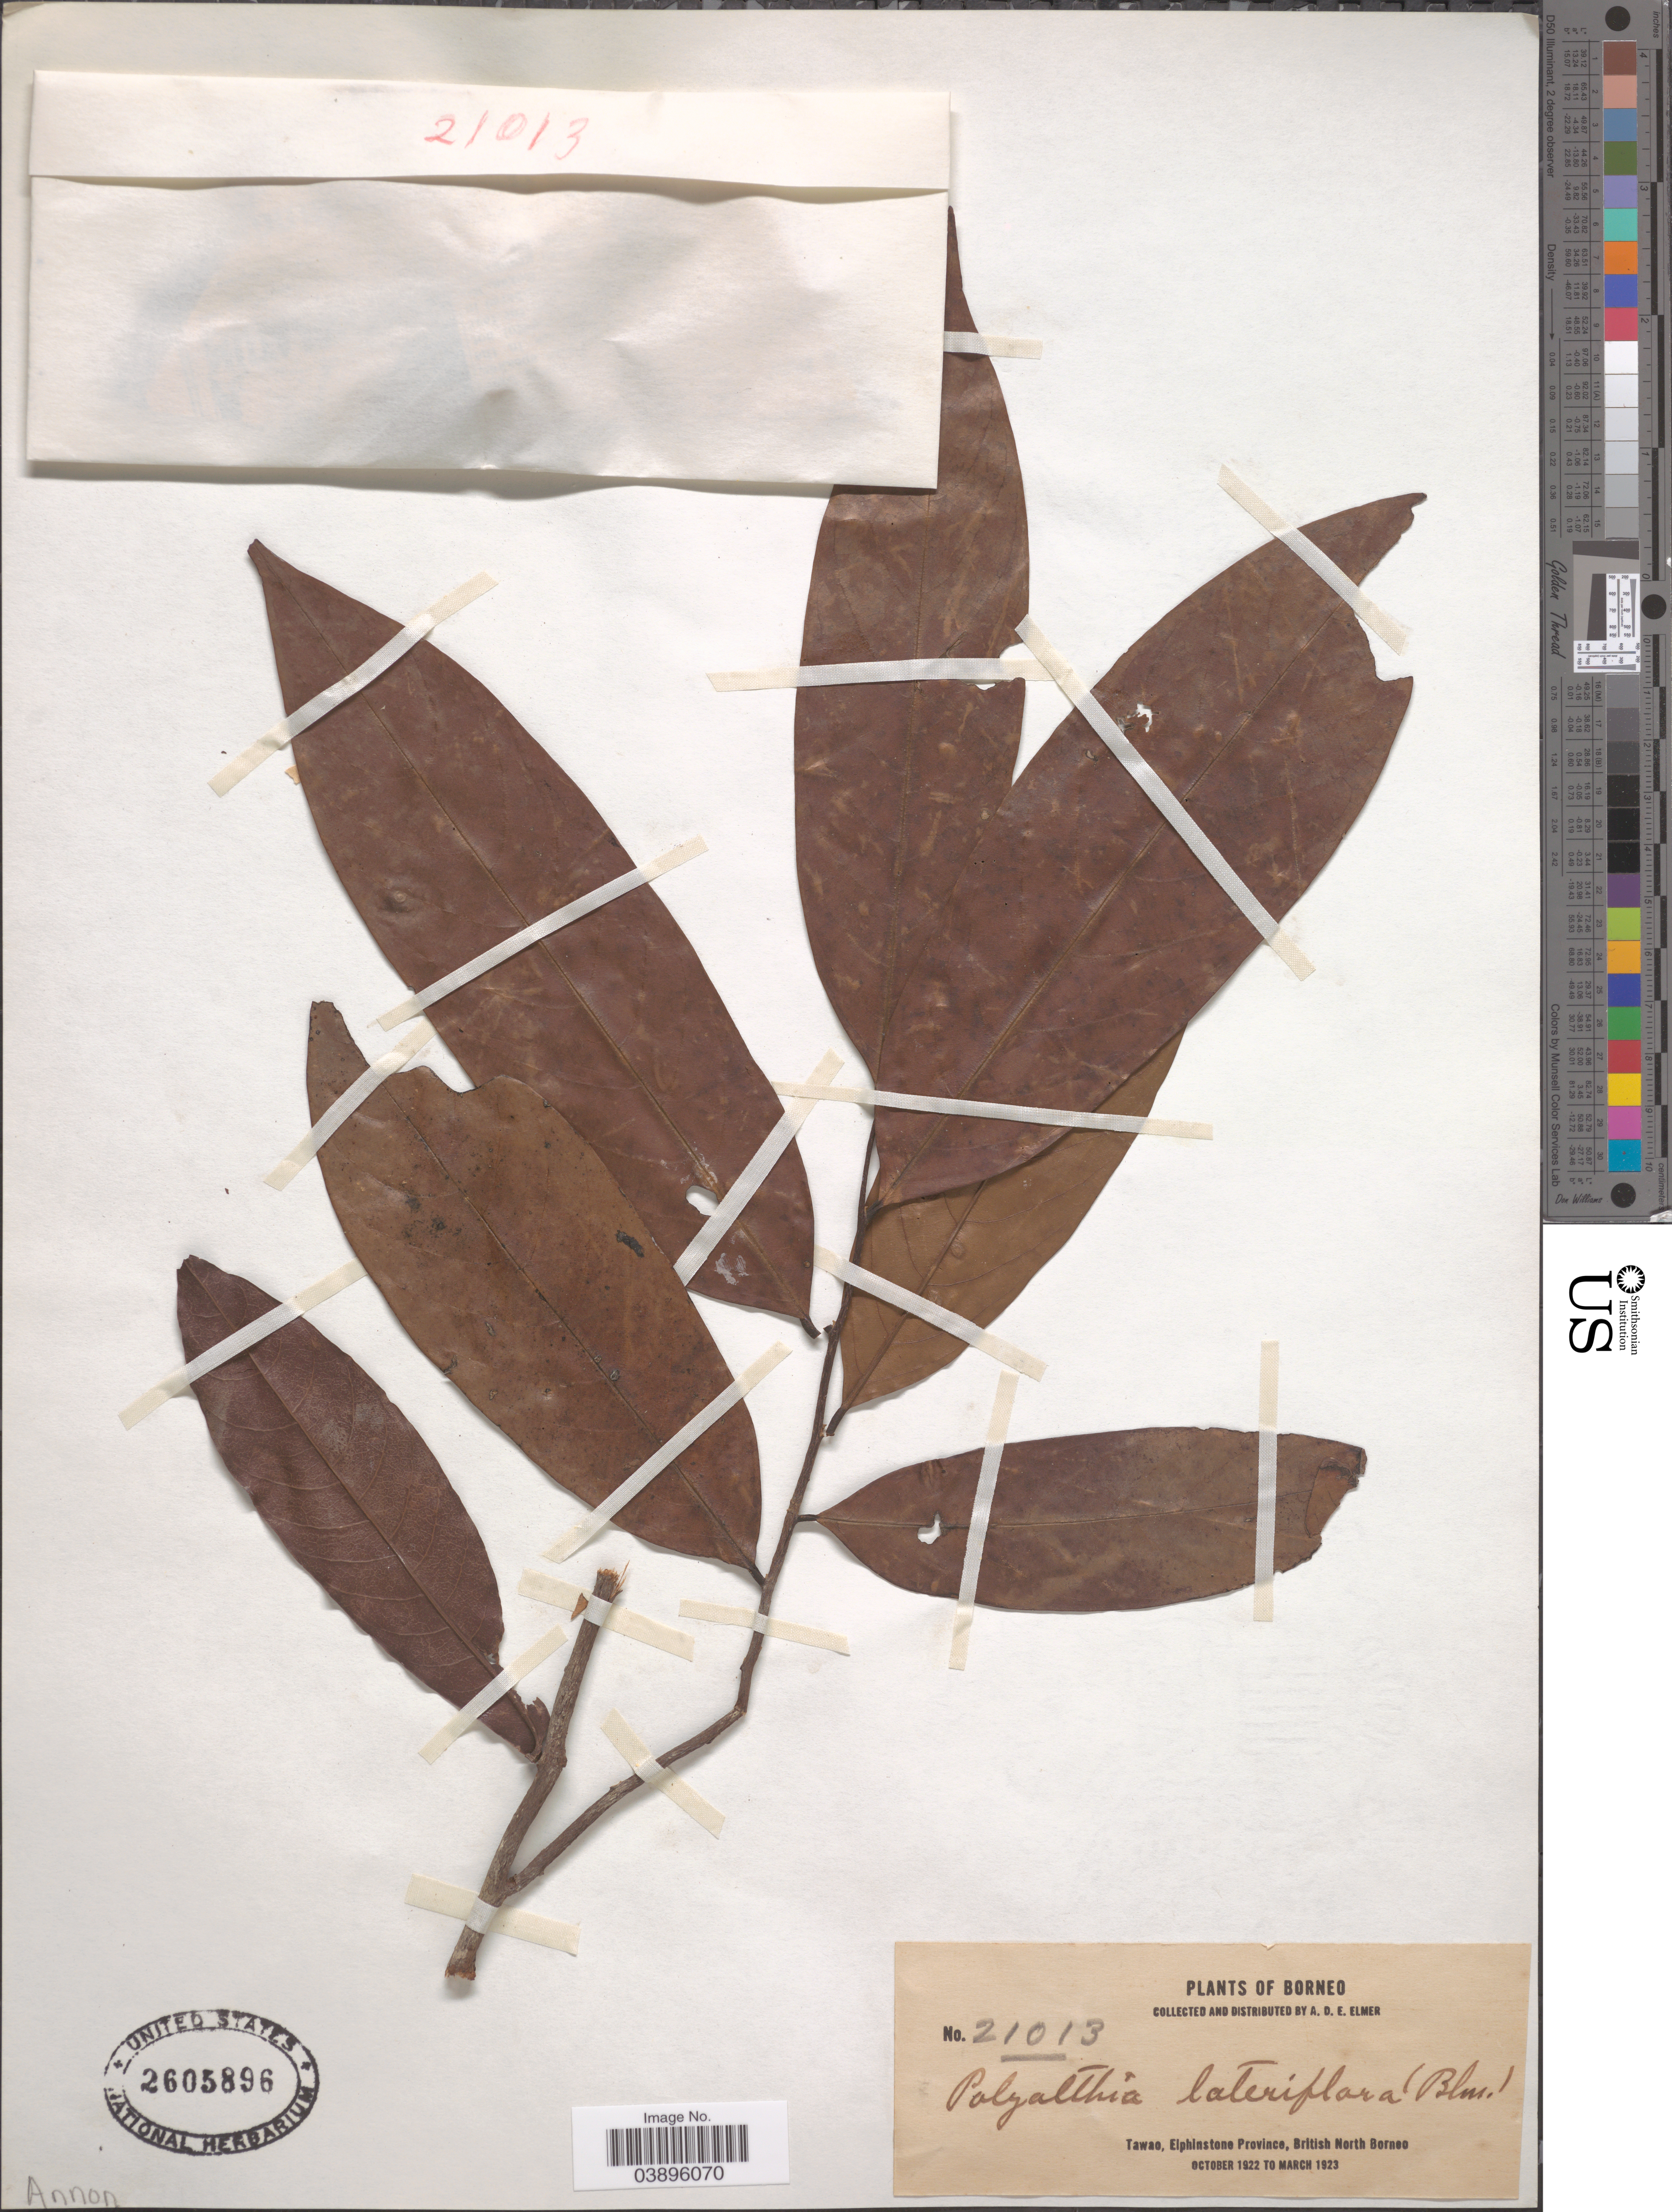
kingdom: Plantae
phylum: Tracheophyta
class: Magnoliopsida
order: Magnoliales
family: Annonaceae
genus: Monoon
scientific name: Monoon lateriflorum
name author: (Blume) Miq.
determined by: Wagner, W. L., (BOT), Smithsonian Institution - National Museum of Natural History (UNITED STATES)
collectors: A. D. E. Elmer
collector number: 21013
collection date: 1922-10/1923-03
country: Malaysia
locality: Borneo. Tawao, Elphinstone Province, British North Borneo.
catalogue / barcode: US 2605896